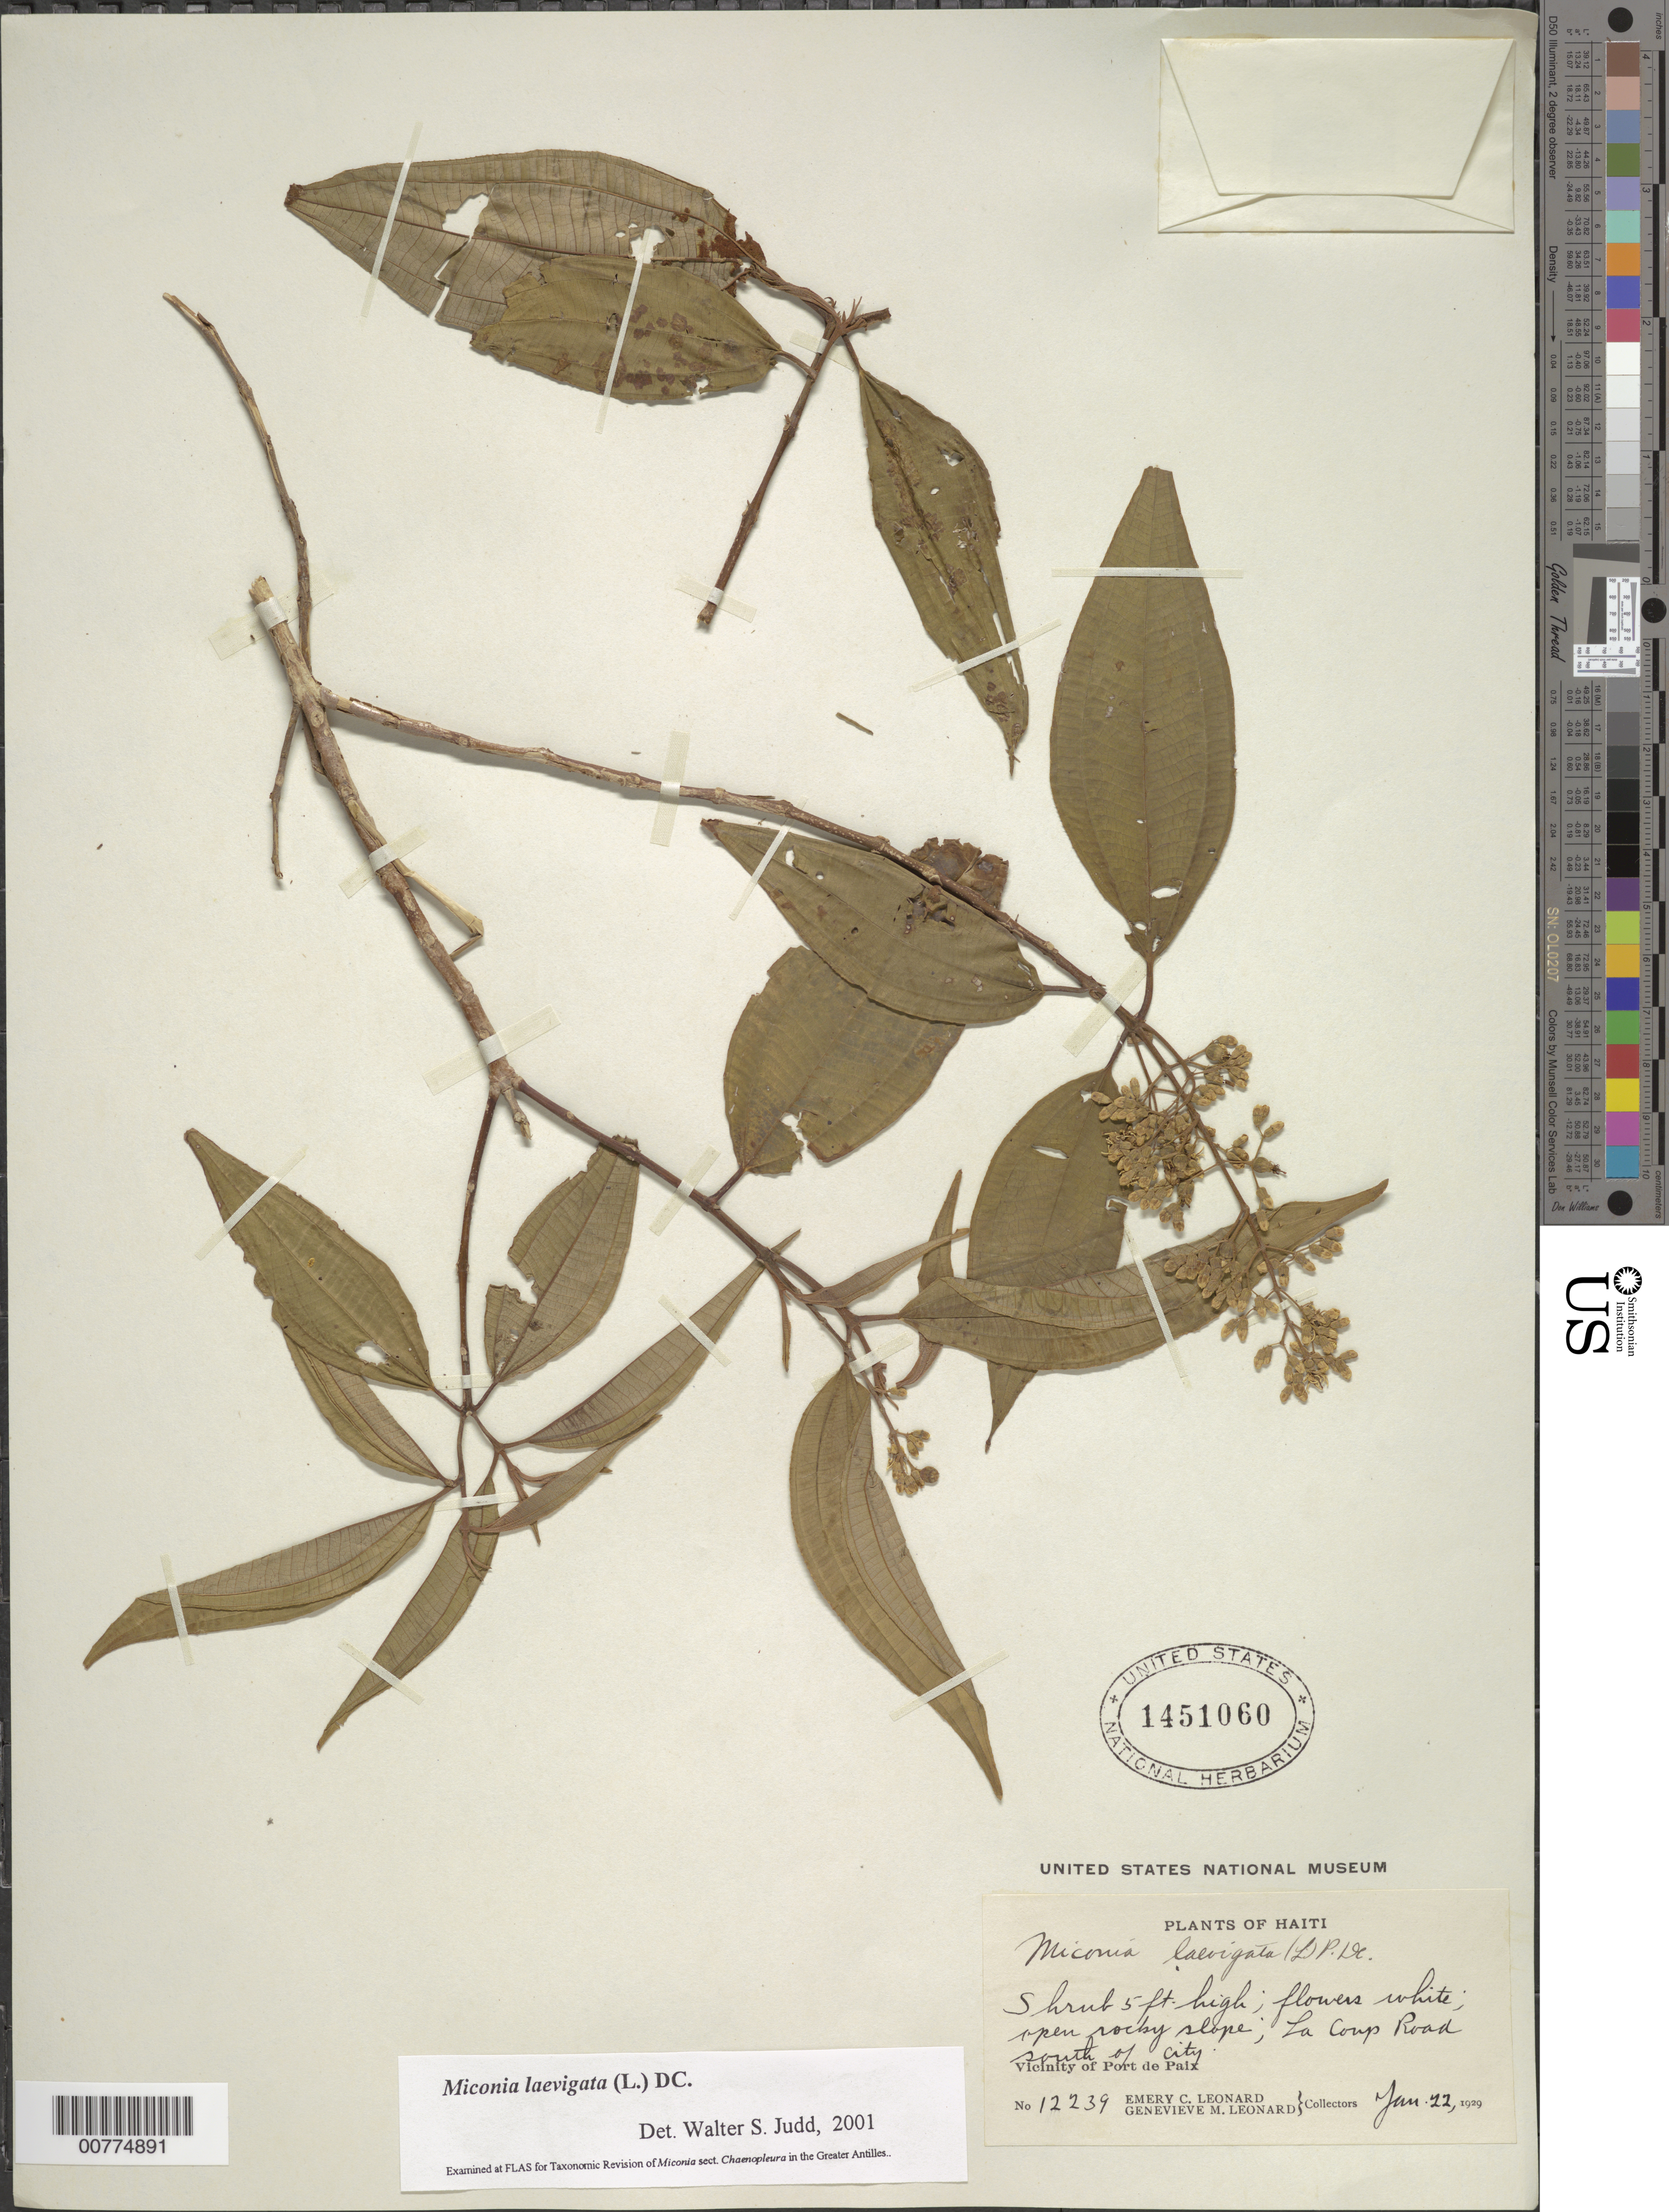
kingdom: Plantae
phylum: Tracheophyta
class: Magnoliopsida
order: Myrtales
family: Melastomataceae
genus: Miconia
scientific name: Miconia laevigata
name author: (L.) D. Don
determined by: Judd, Walter S.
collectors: E. C. Leonard & G. M. Leonard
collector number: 12239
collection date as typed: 22 Jan 1929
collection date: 1929-01-22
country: Haiti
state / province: Nord-Ouest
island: Hispaniola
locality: Vicinity of Port de Paix, La Comp Road south of city.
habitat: Open rocky slope.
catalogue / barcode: US 1451060